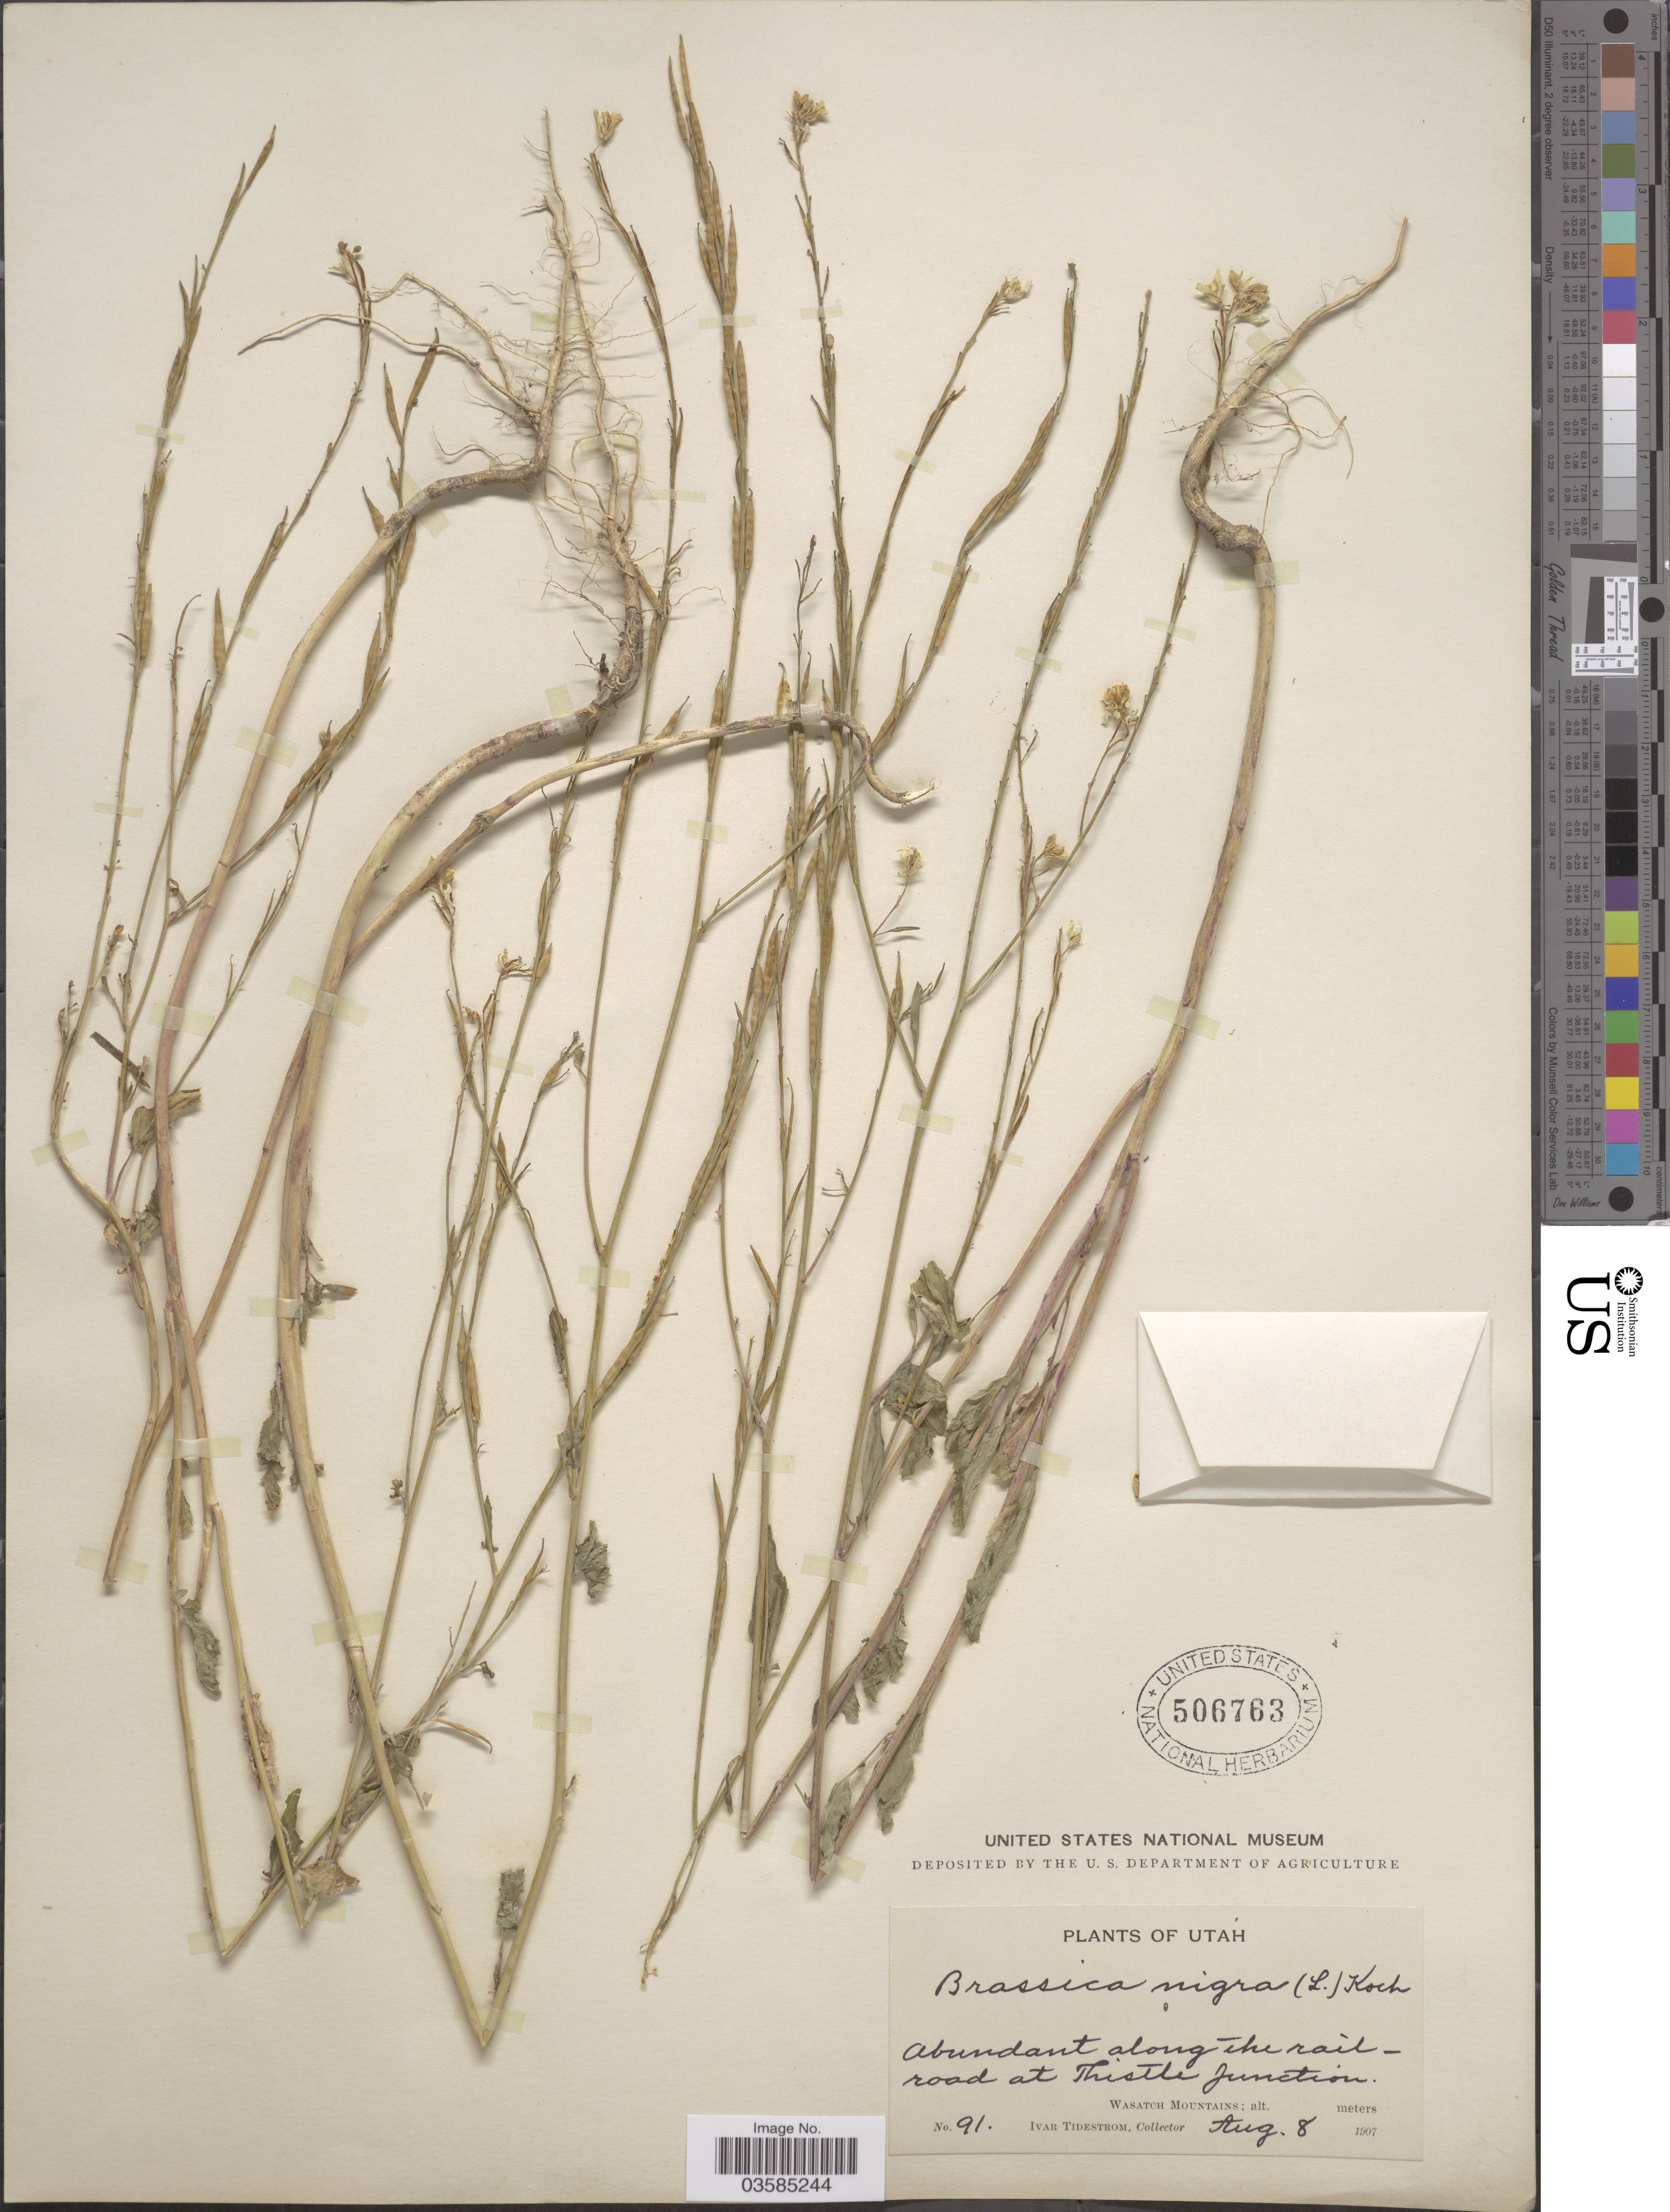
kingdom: Plantae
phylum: Tracheophyta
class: Magnoliopsida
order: Brassicales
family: Brassicaceae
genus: Brassica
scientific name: Brassica nigra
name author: (L.) W.D.J. Koch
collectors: I. F. Tidestrom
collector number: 91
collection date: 1907-08-08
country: United States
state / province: Utah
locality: Abundant along the rail-road at Thistle Junction. Wasatch Mountains.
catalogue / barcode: US 506763